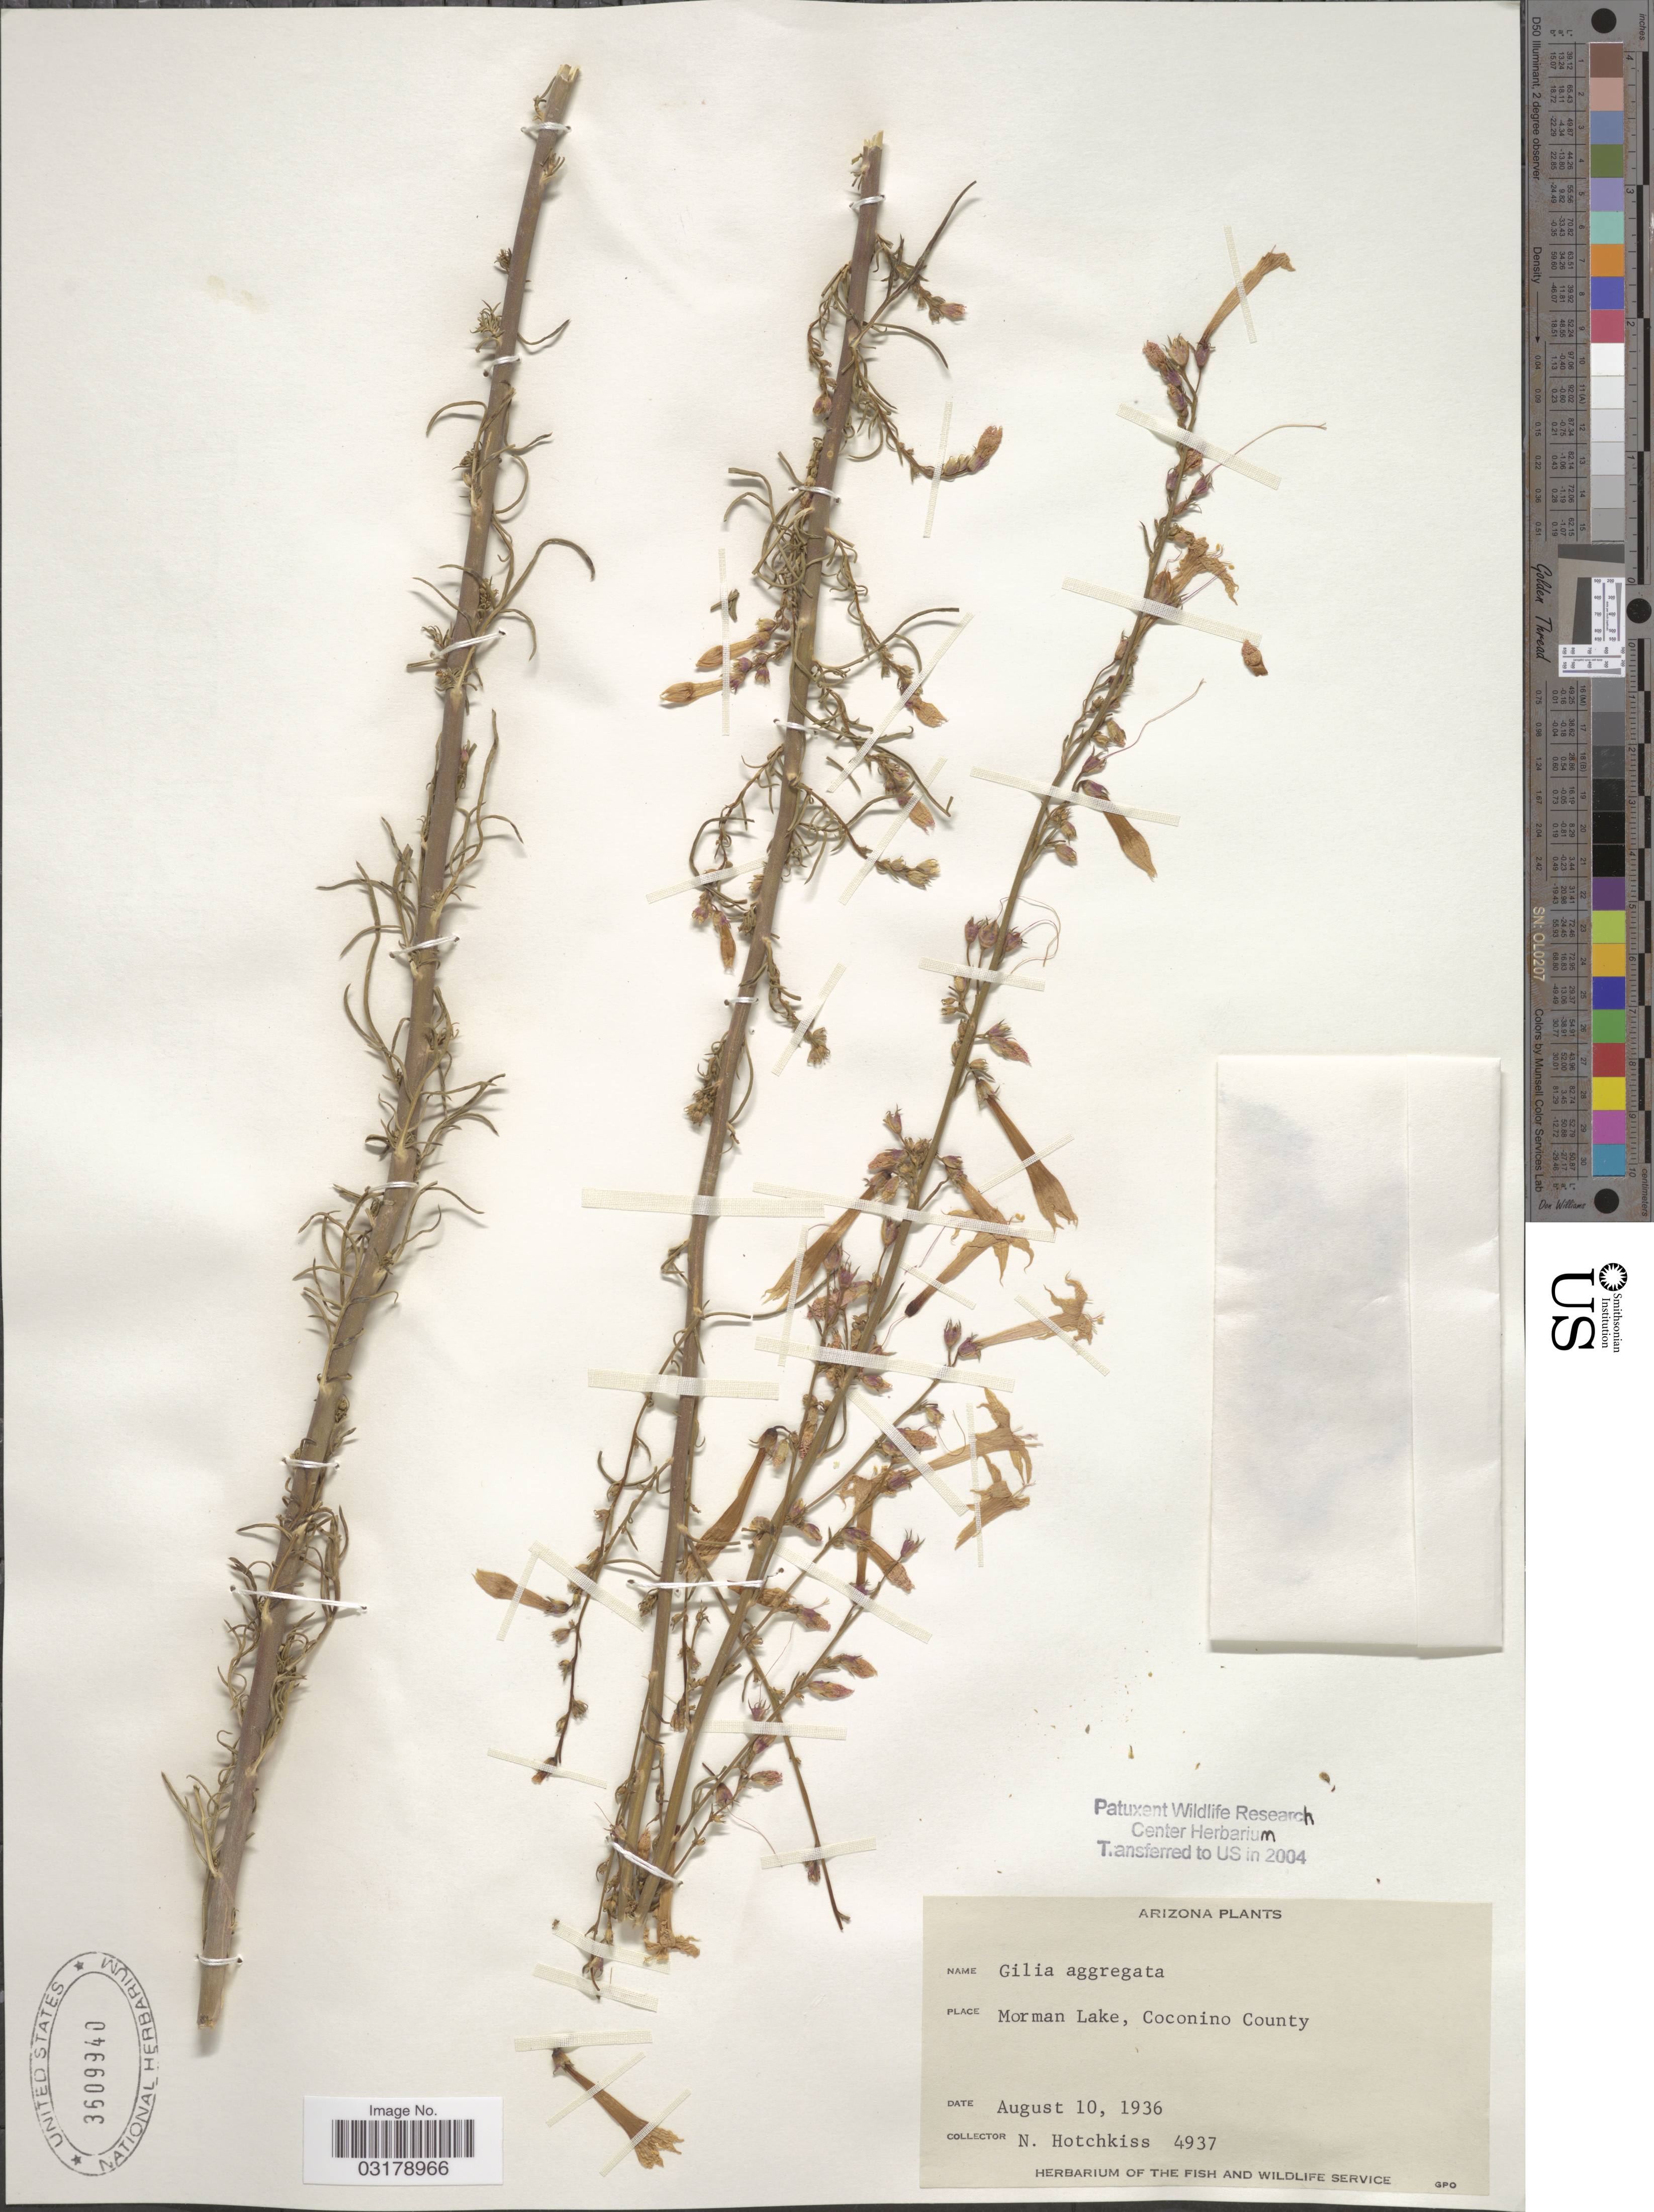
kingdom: Plantae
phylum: Tracheophyta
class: Magnoliopsida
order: Ericales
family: Polemoniaceae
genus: Ipomopsis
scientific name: Ipomopsis aggregata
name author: (Pursh) V.E. Grant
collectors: N. Hotchkiss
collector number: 4937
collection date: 1936-08-10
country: United States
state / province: Arizona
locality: Morman Lake, Coconino County.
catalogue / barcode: US 3509940